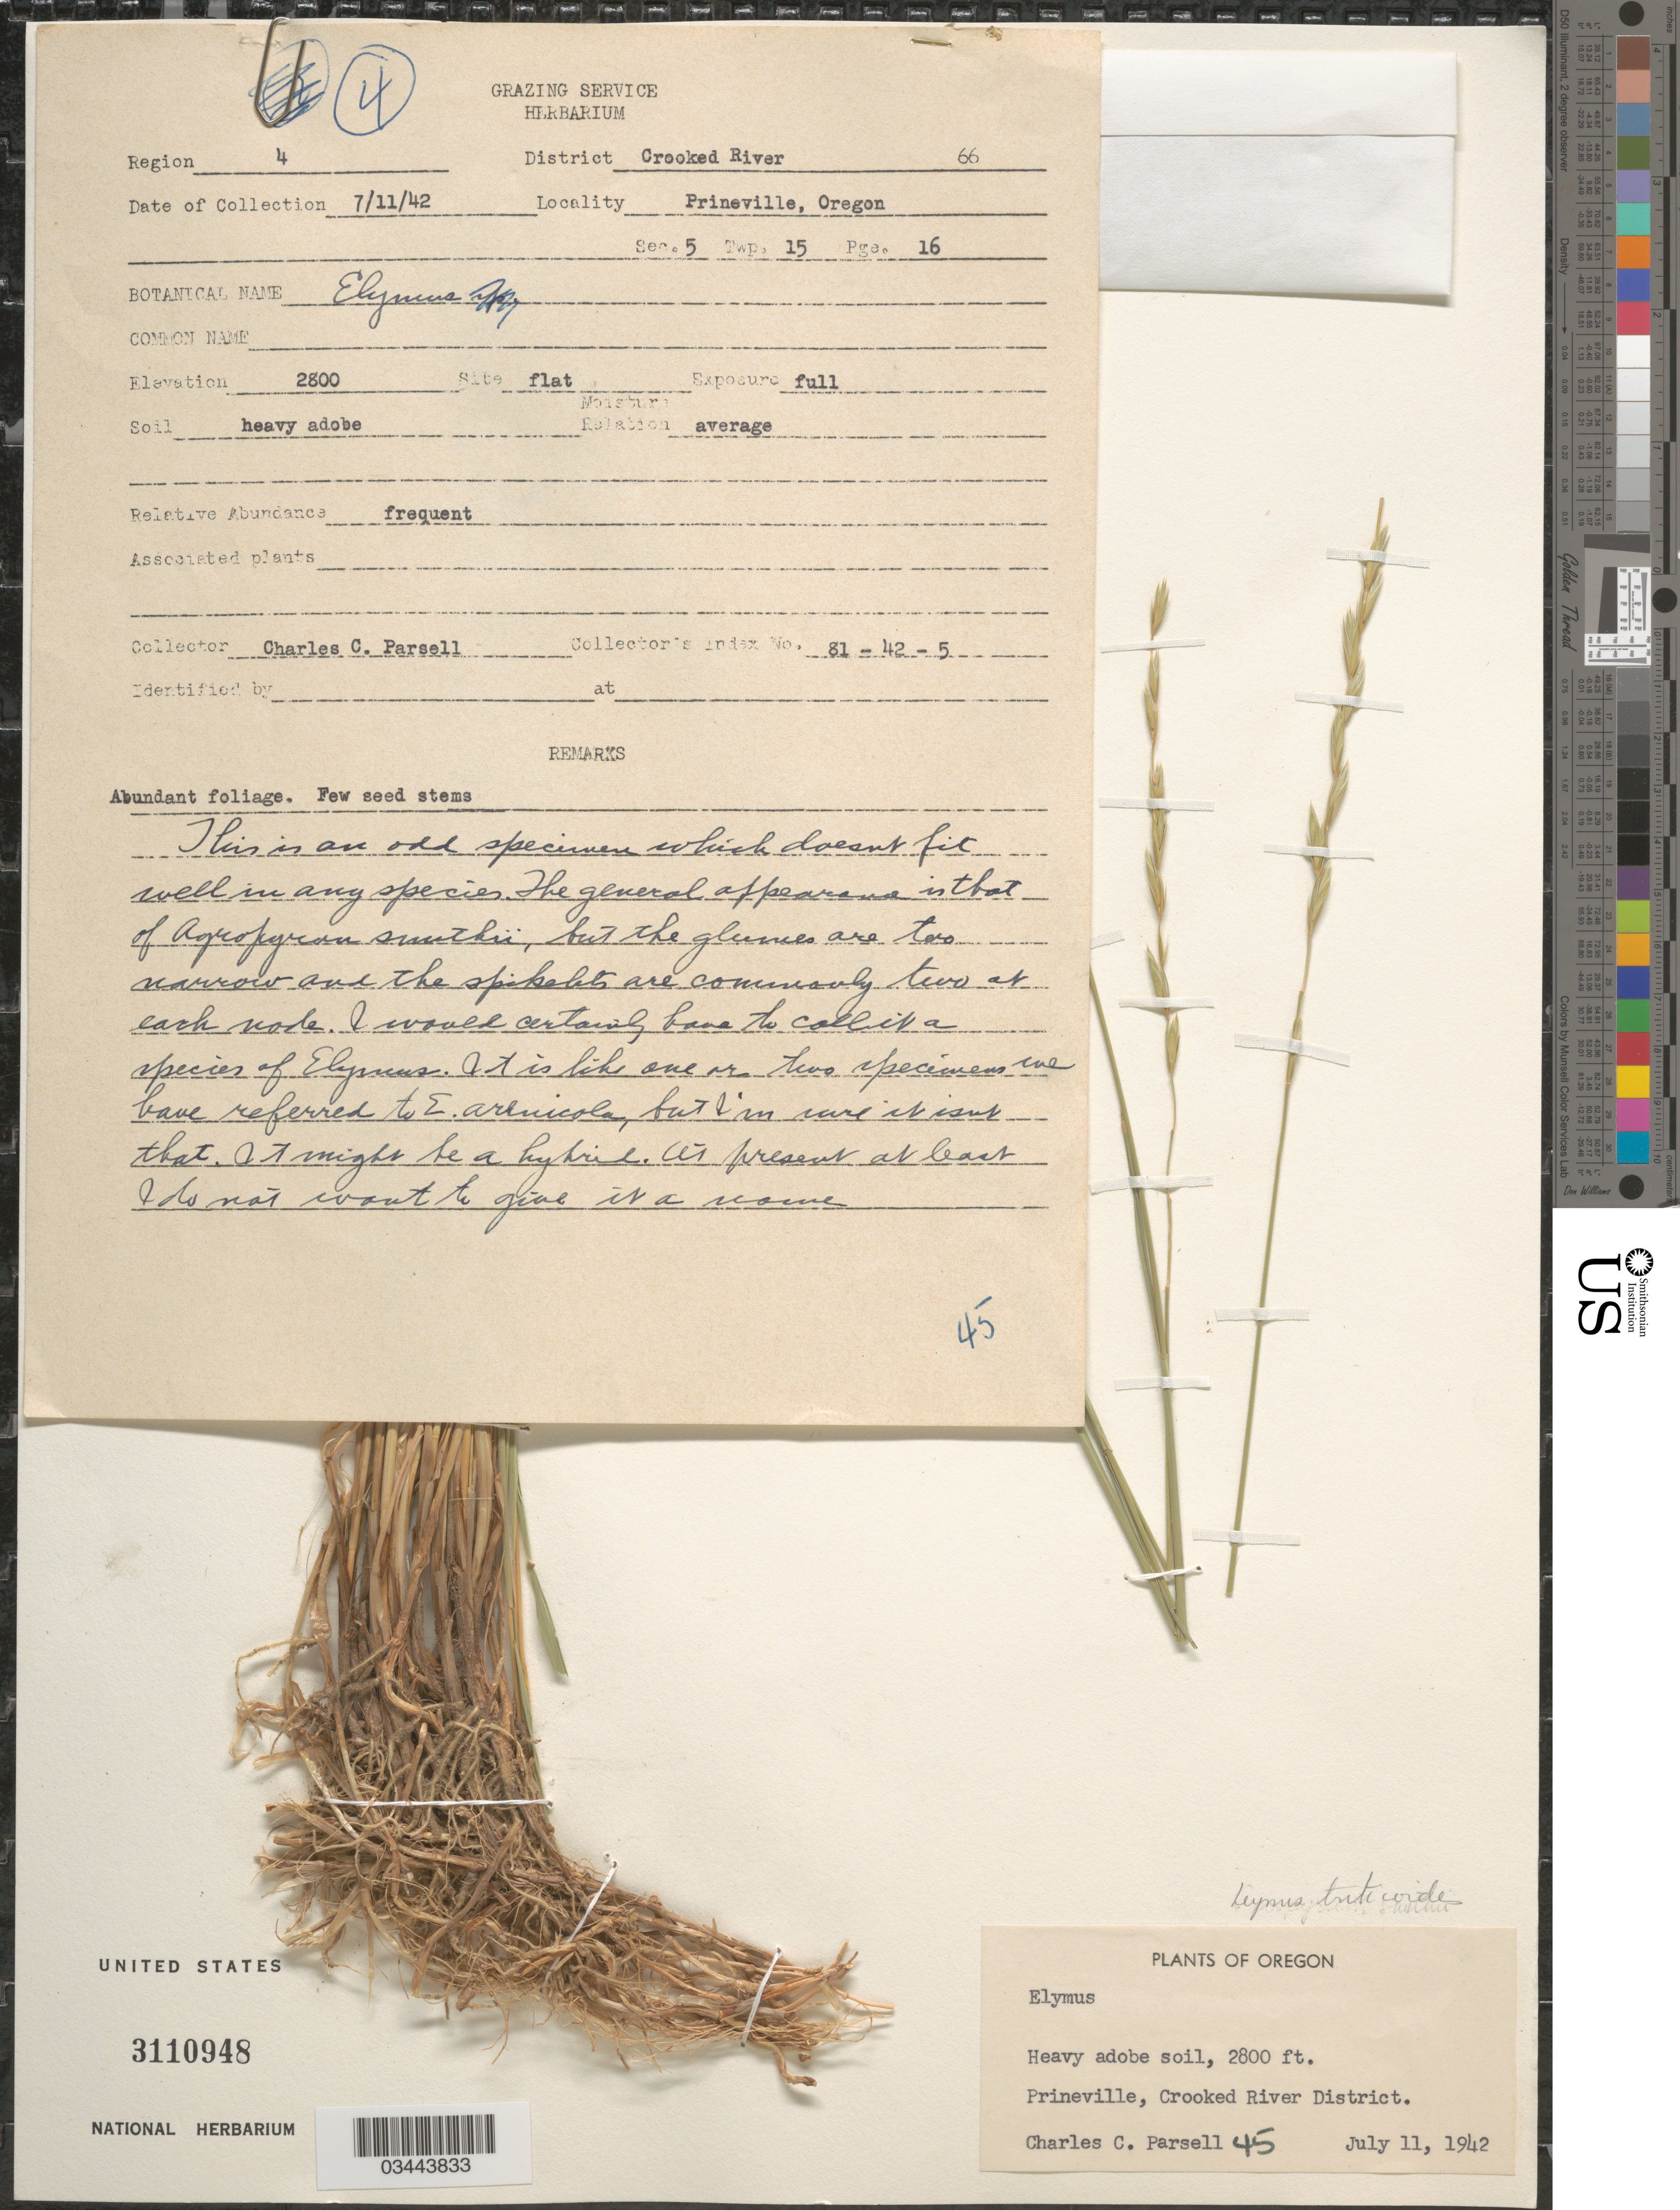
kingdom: Plantae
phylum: Tracheophyta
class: Liliopsida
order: Poales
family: Poaceae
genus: Leymus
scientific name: Leymus triticoides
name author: (Buckley) Pilg.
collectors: C. Parsell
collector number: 45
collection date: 1942-07-11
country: United States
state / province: Oregon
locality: Prineville, Crooked River District. Sec. 5 Twp. 15 Pge. 16.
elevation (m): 853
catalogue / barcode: US 3110948